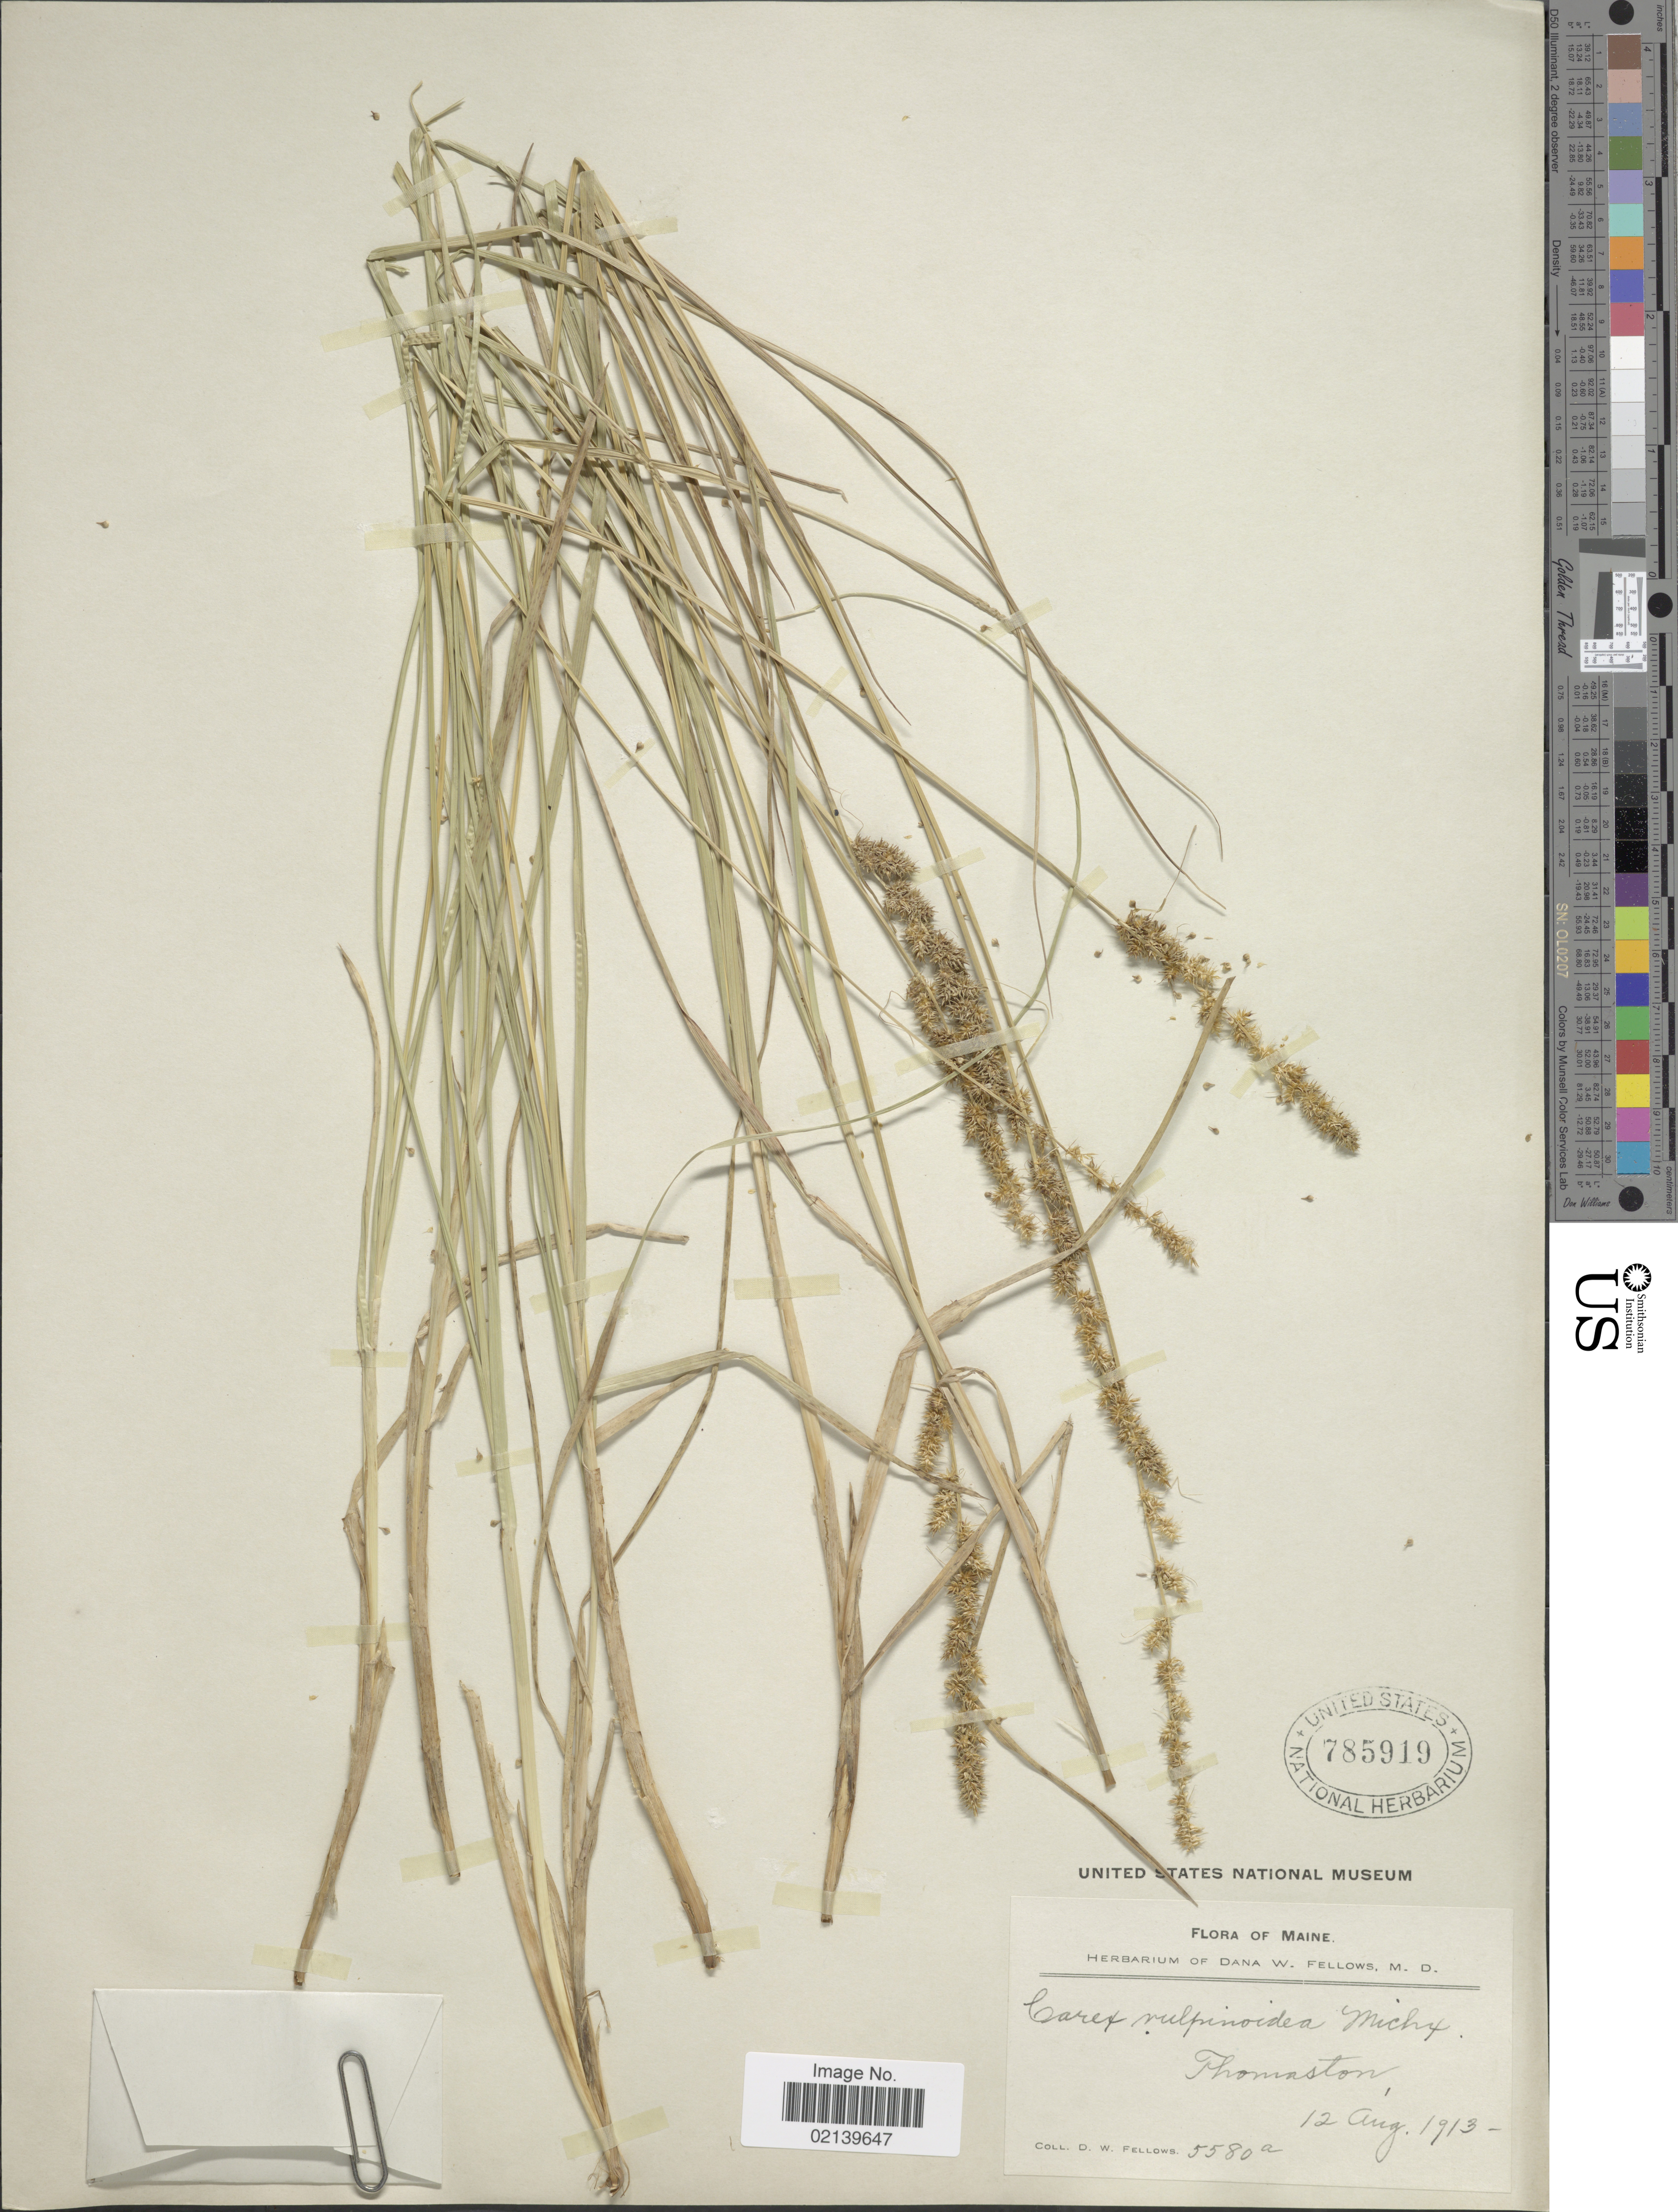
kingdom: Plantae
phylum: Tracheophyta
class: Liliopsida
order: Poales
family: Cyperaceae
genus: Carex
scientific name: Carex vulpinoidea Michx.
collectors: D. W. Fellows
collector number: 5580a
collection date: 1913-08-12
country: United States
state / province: Maine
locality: Thomaston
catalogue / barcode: US 785919